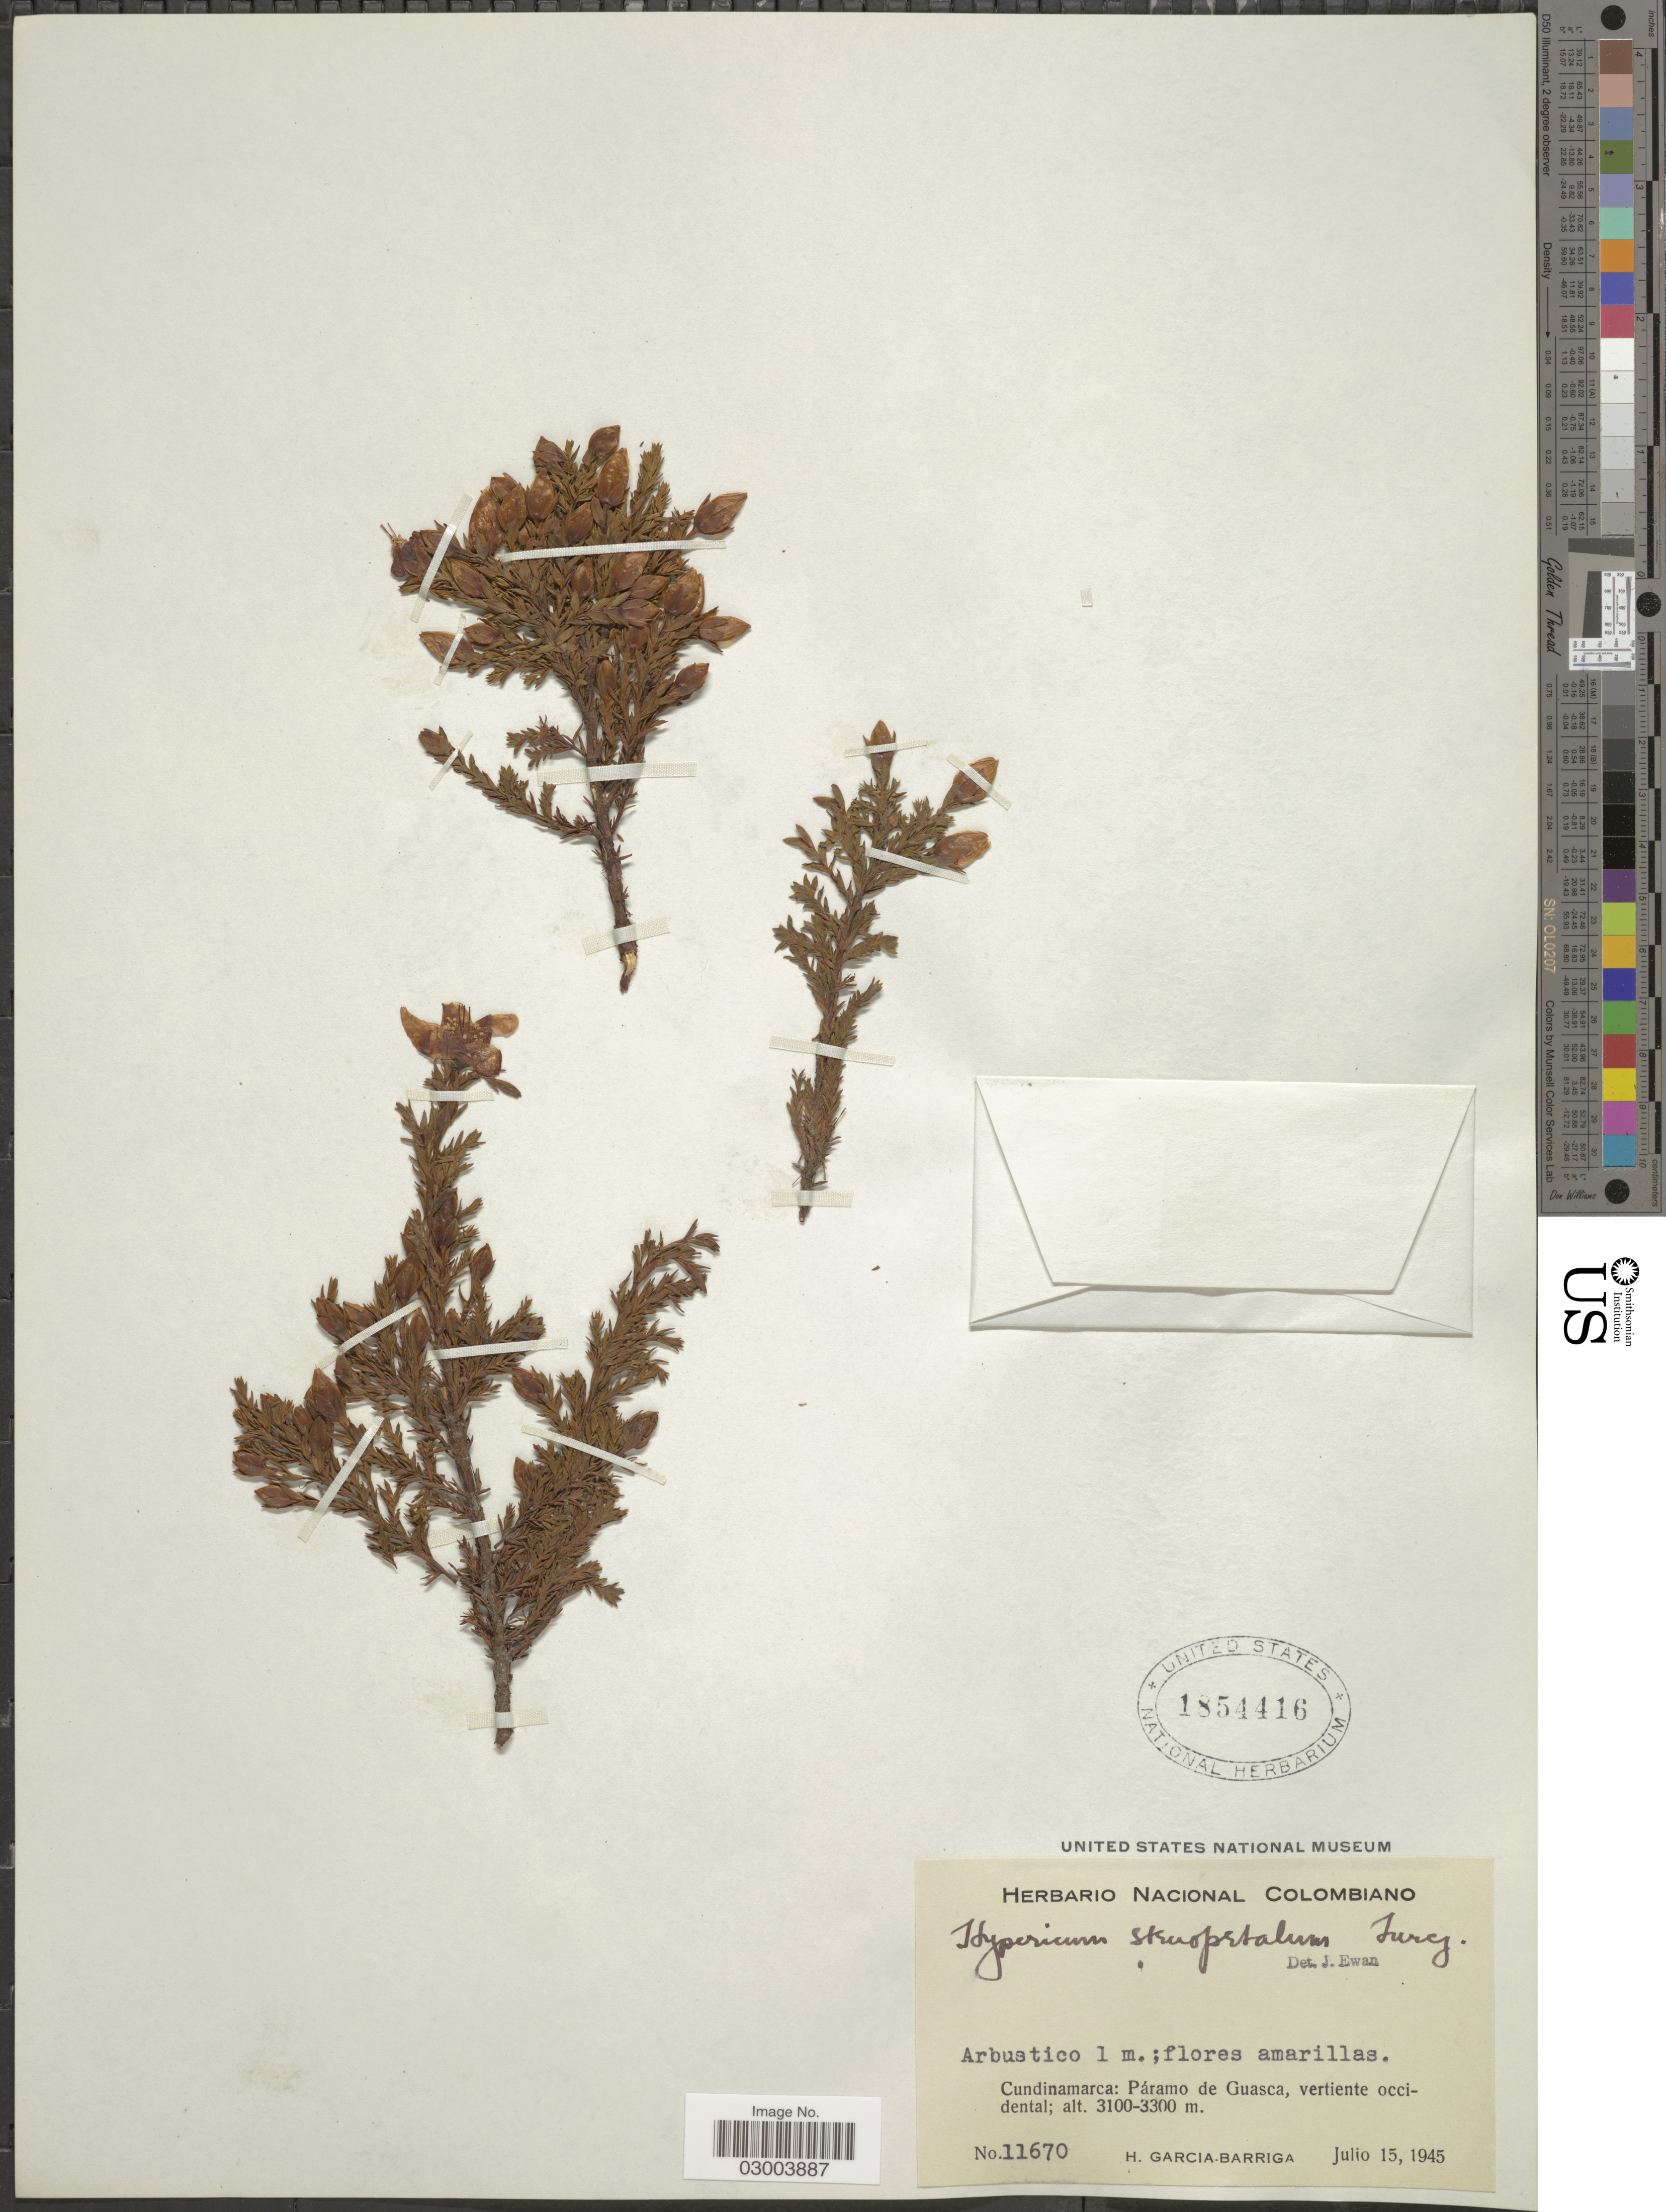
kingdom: Plantae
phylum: Tracheophyta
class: Magnoliopsida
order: Malpighiales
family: Hypericaceae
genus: Hypericum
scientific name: Hypericum thuyoides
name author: Kunth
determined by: Robson, N. K. B.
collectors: H. García Barriga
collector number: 11670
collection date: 1945-07-15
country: Colombia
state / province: Cundinamarca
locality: Páramo de Guasca, vertiente occidental.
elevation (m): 3100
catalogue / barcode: US 1854416